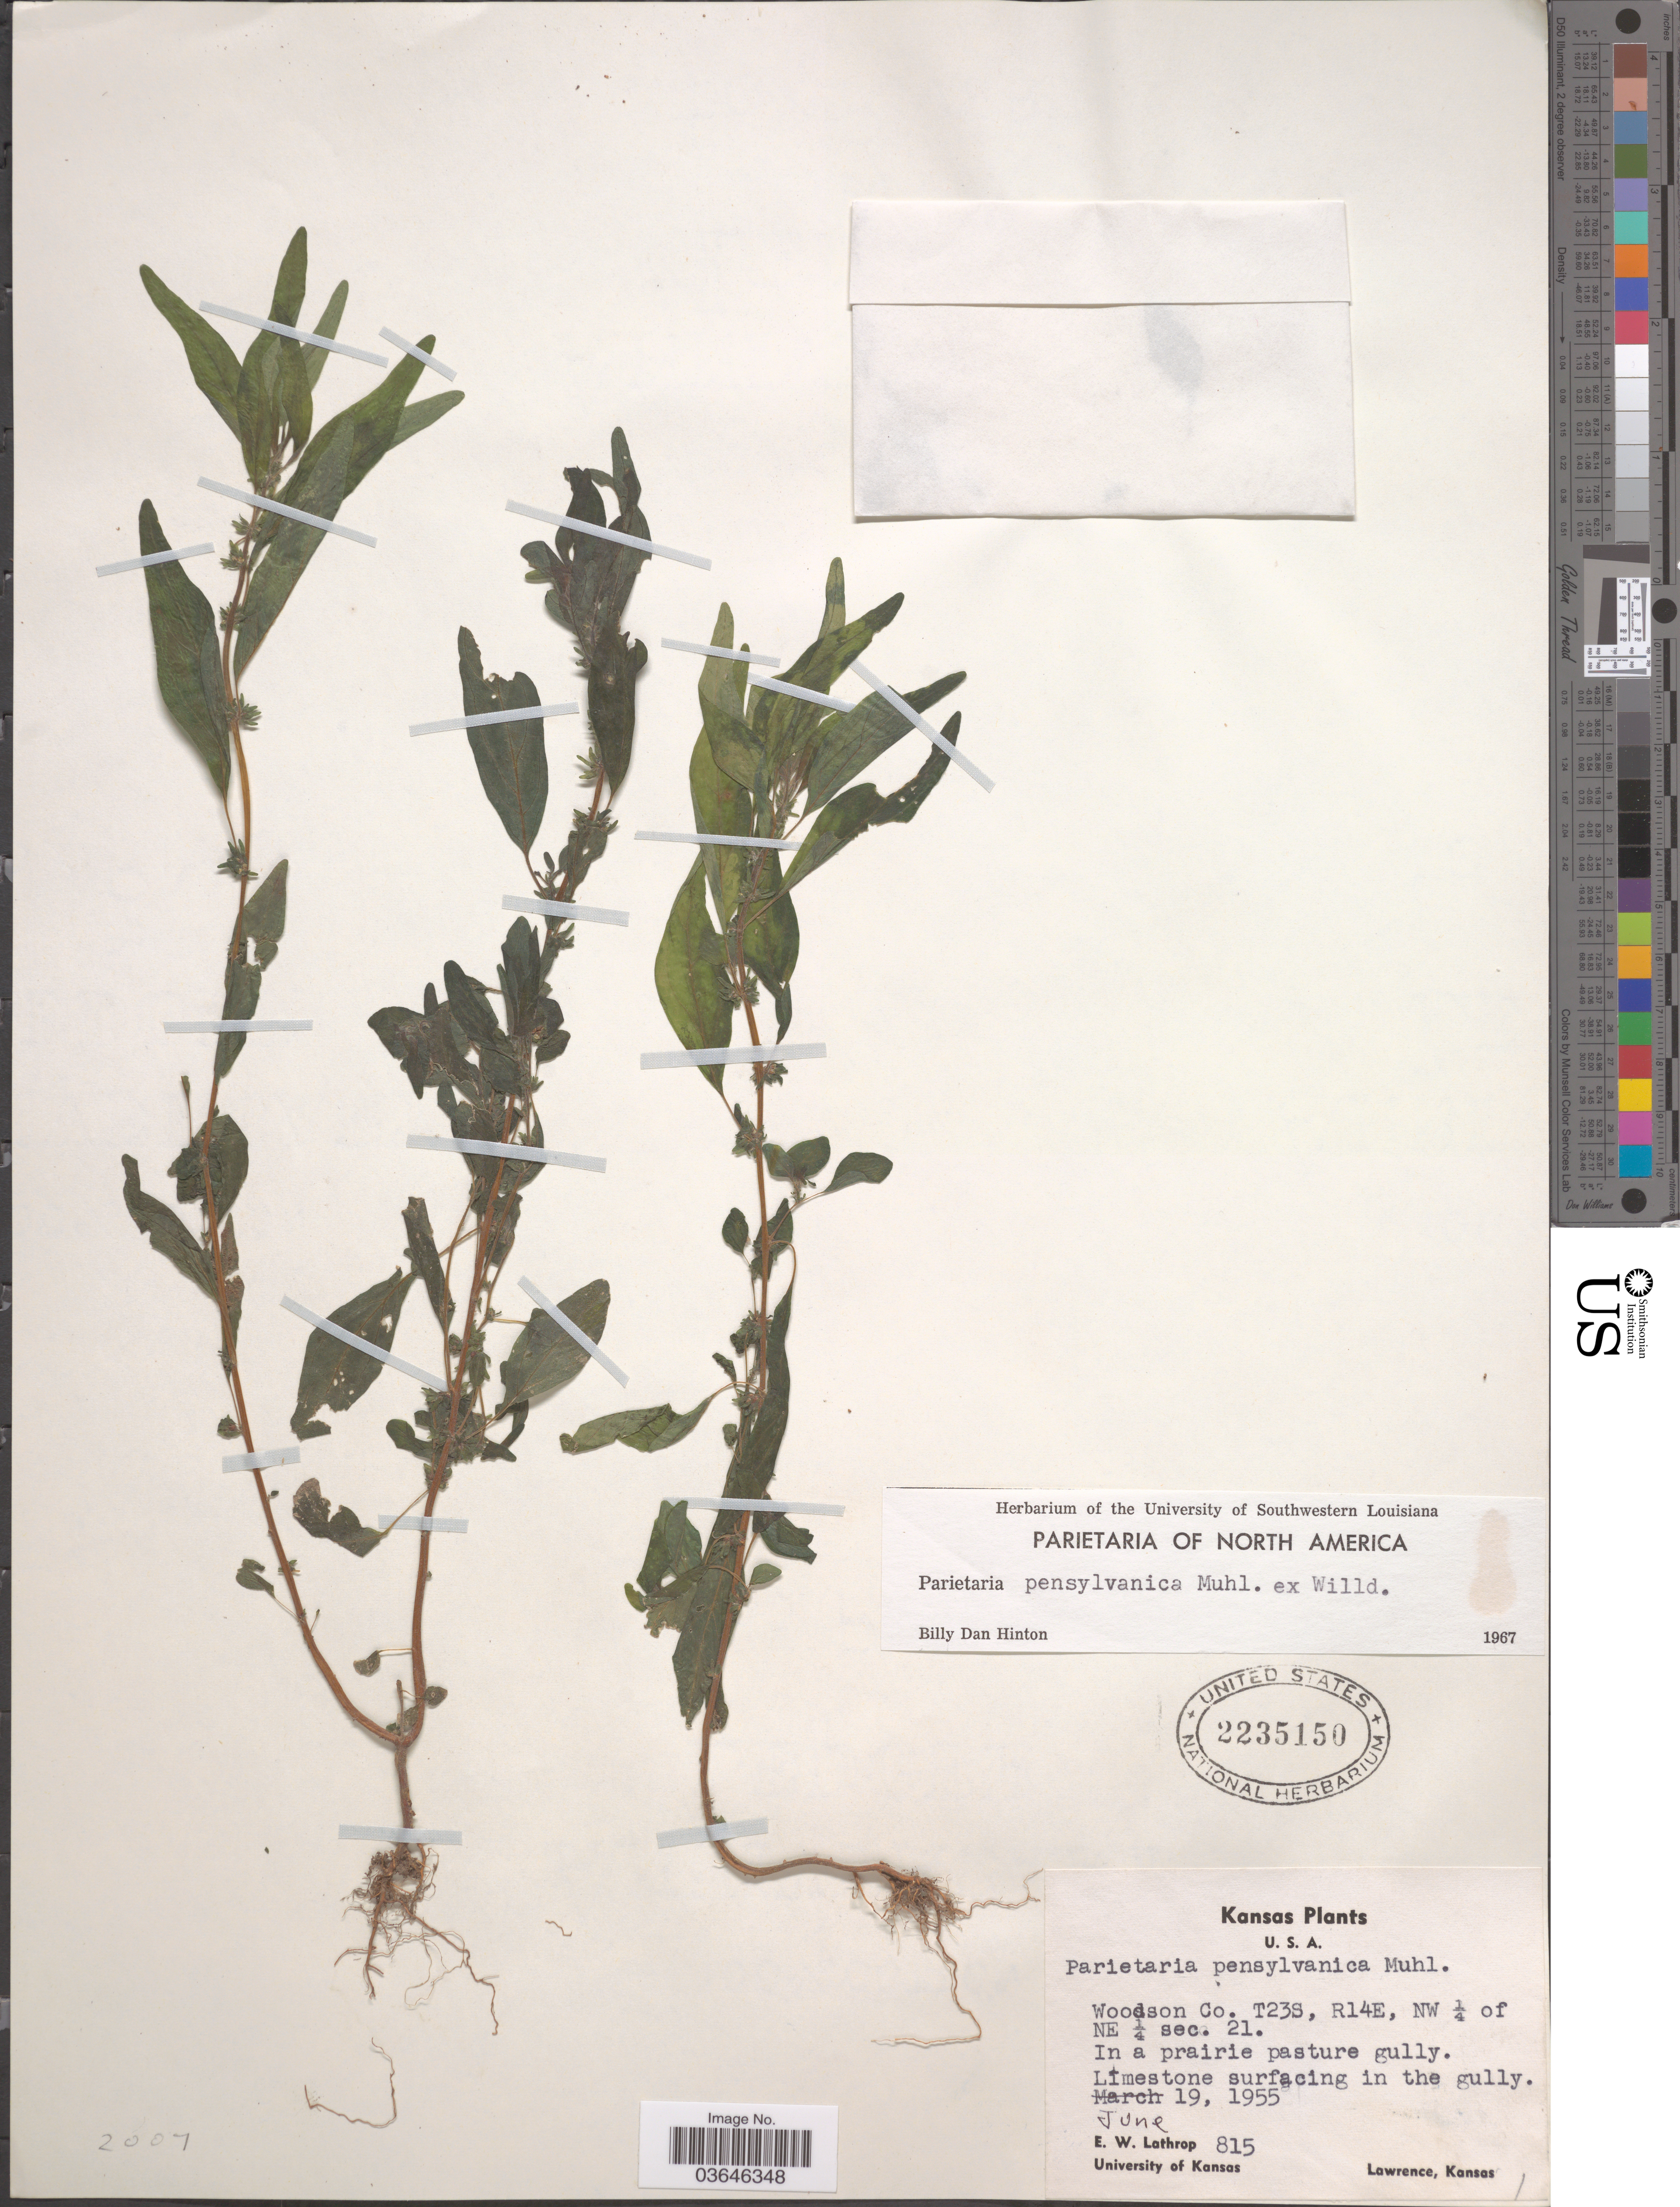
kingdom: Plantae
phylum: Tracheophyta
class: Magnoliopsida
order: Rosales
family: Urticaceae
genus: Parietaria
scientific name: Parietaria pensylvanica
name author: Muhl. ex Willd.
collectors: E. W. Lathrop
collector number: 815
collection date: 1955-06-19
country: United States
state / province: Kansas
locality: Woodson Co. T23S, R14E, NW ¼ of NE ¼ sec. 21.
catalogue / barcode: US 2235150